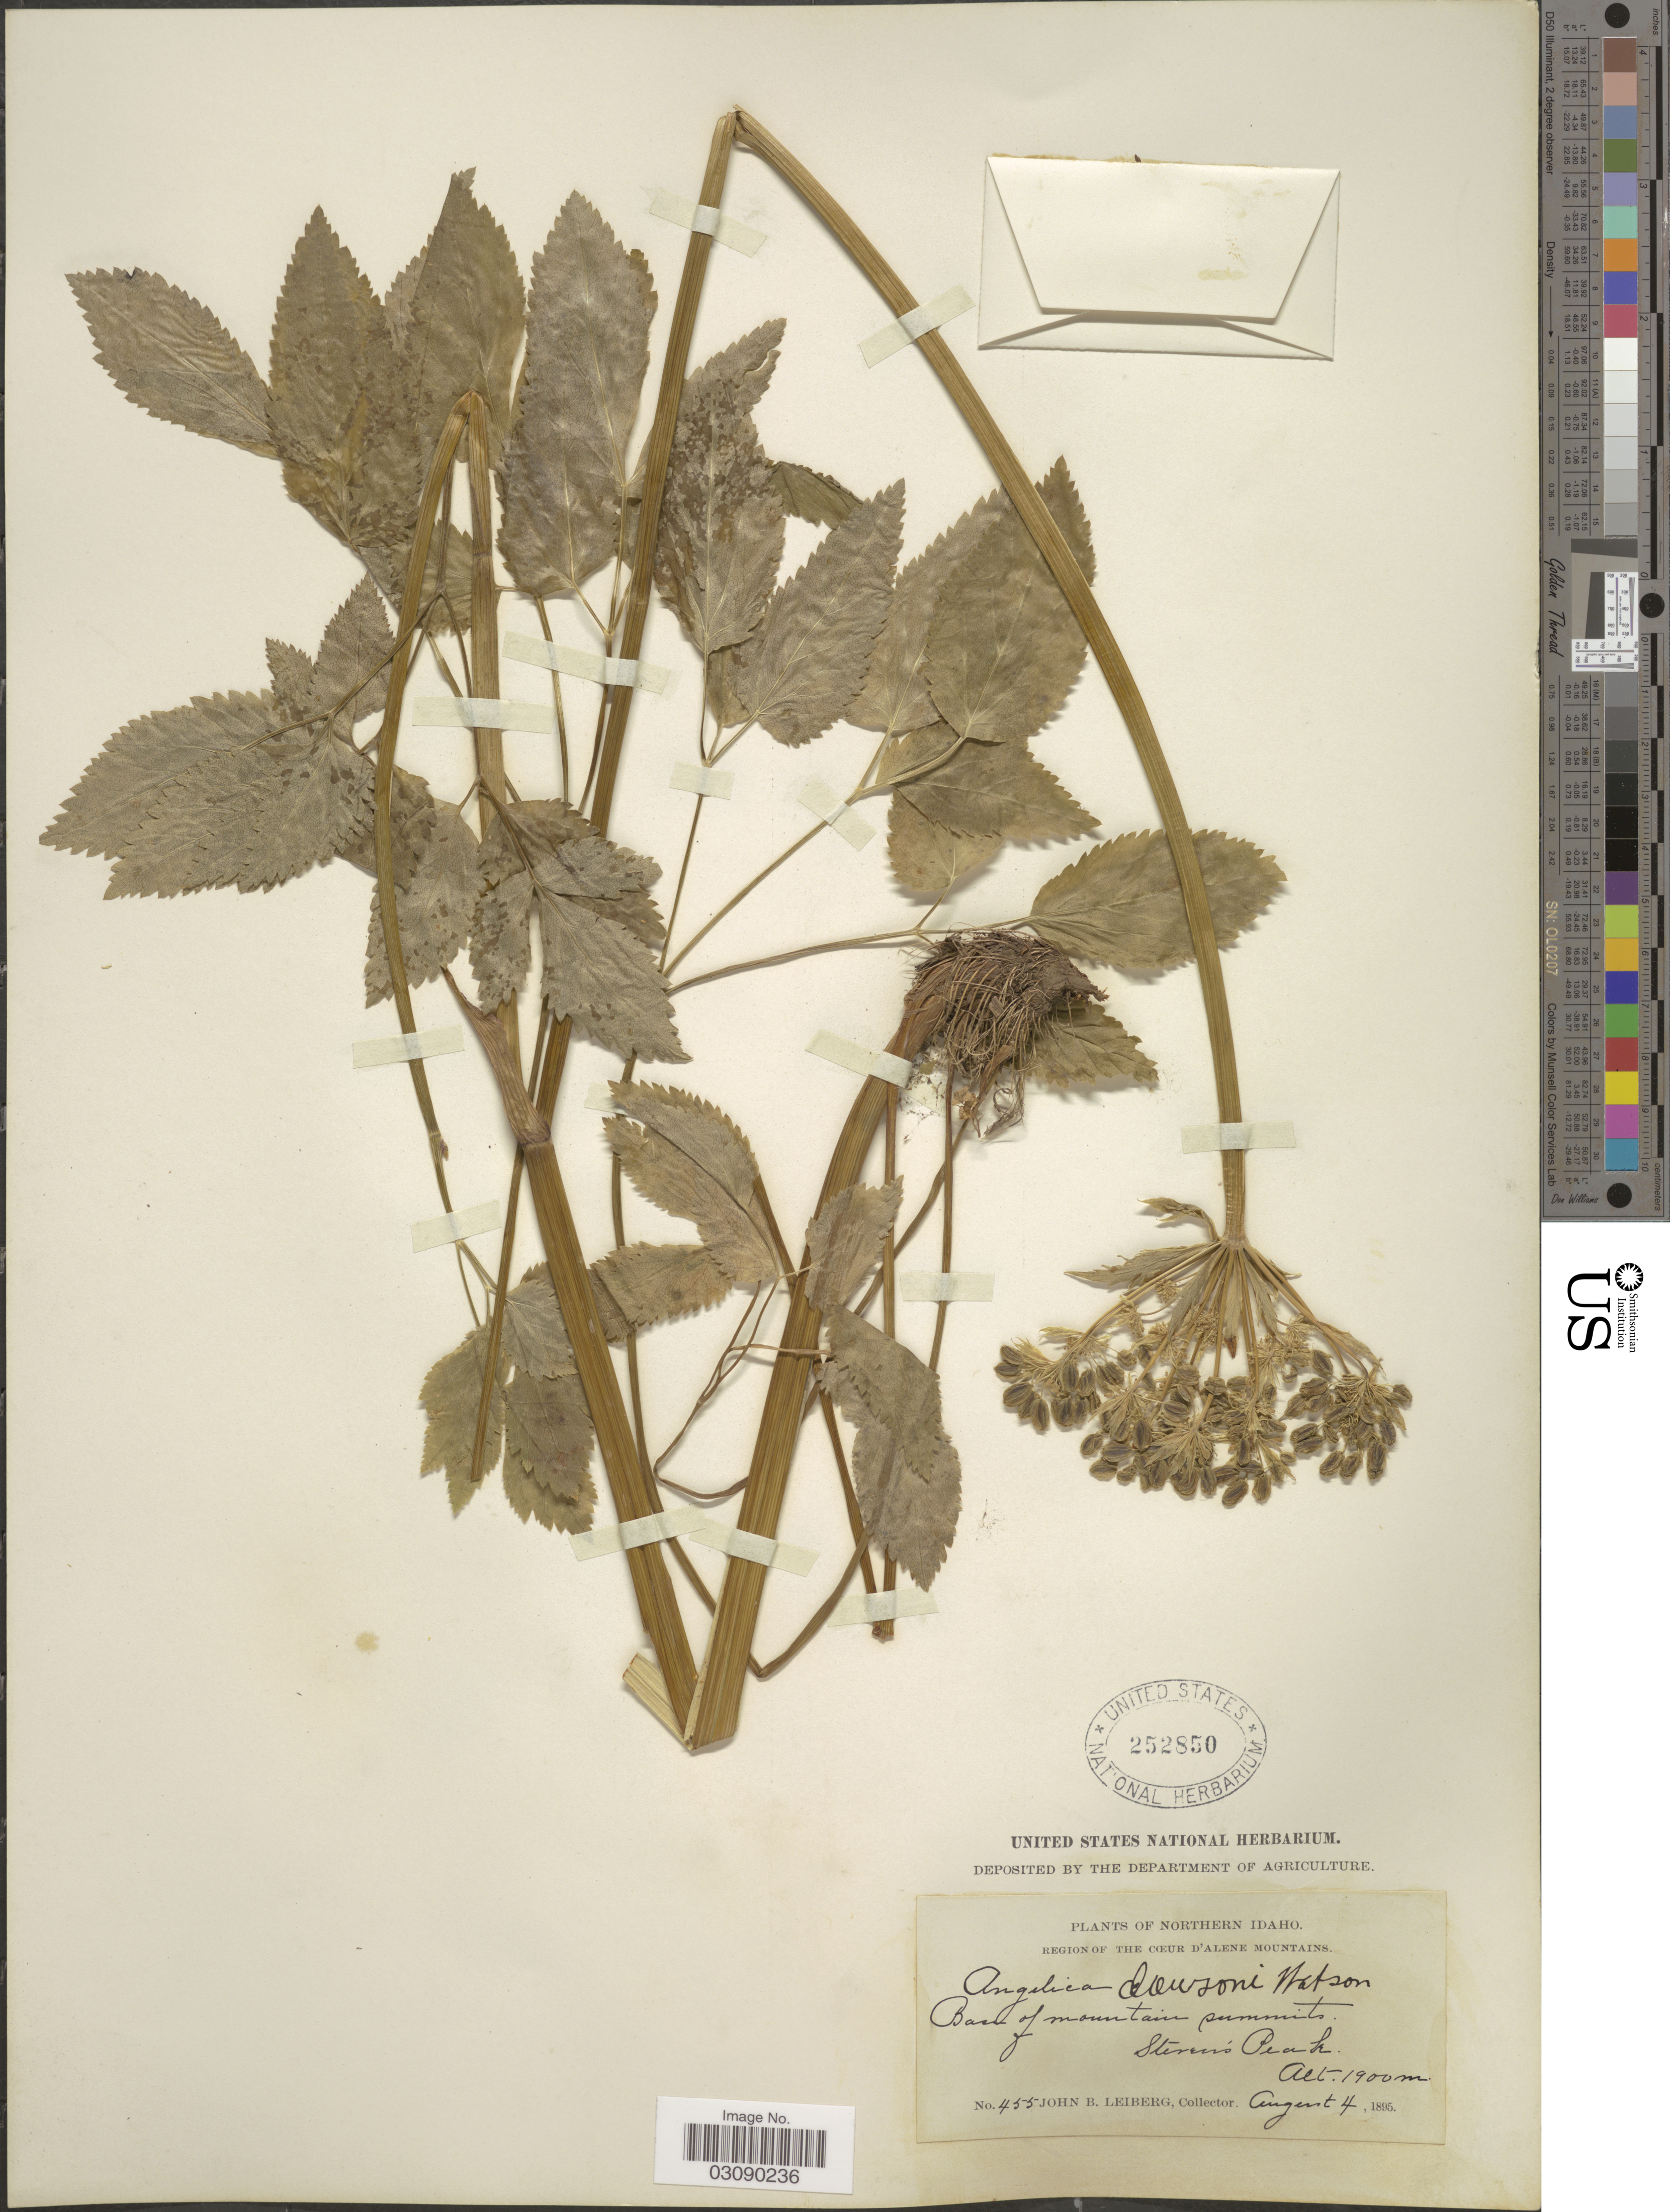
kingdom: Plantae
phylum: Tracheophyta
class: Magnoliopsida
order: Apiales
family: Apiaceae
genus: Angelica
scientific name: Angelica dawsonii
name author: S. Watson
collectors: J. B. Leiberg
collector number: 455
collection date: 1895-08-04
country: United States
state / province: Idaho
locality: Northern Idaho. The Cœur d'Alene Mountains. Base of mountain summits. Steven's Creek.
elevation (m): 1900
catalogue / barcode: US 252850